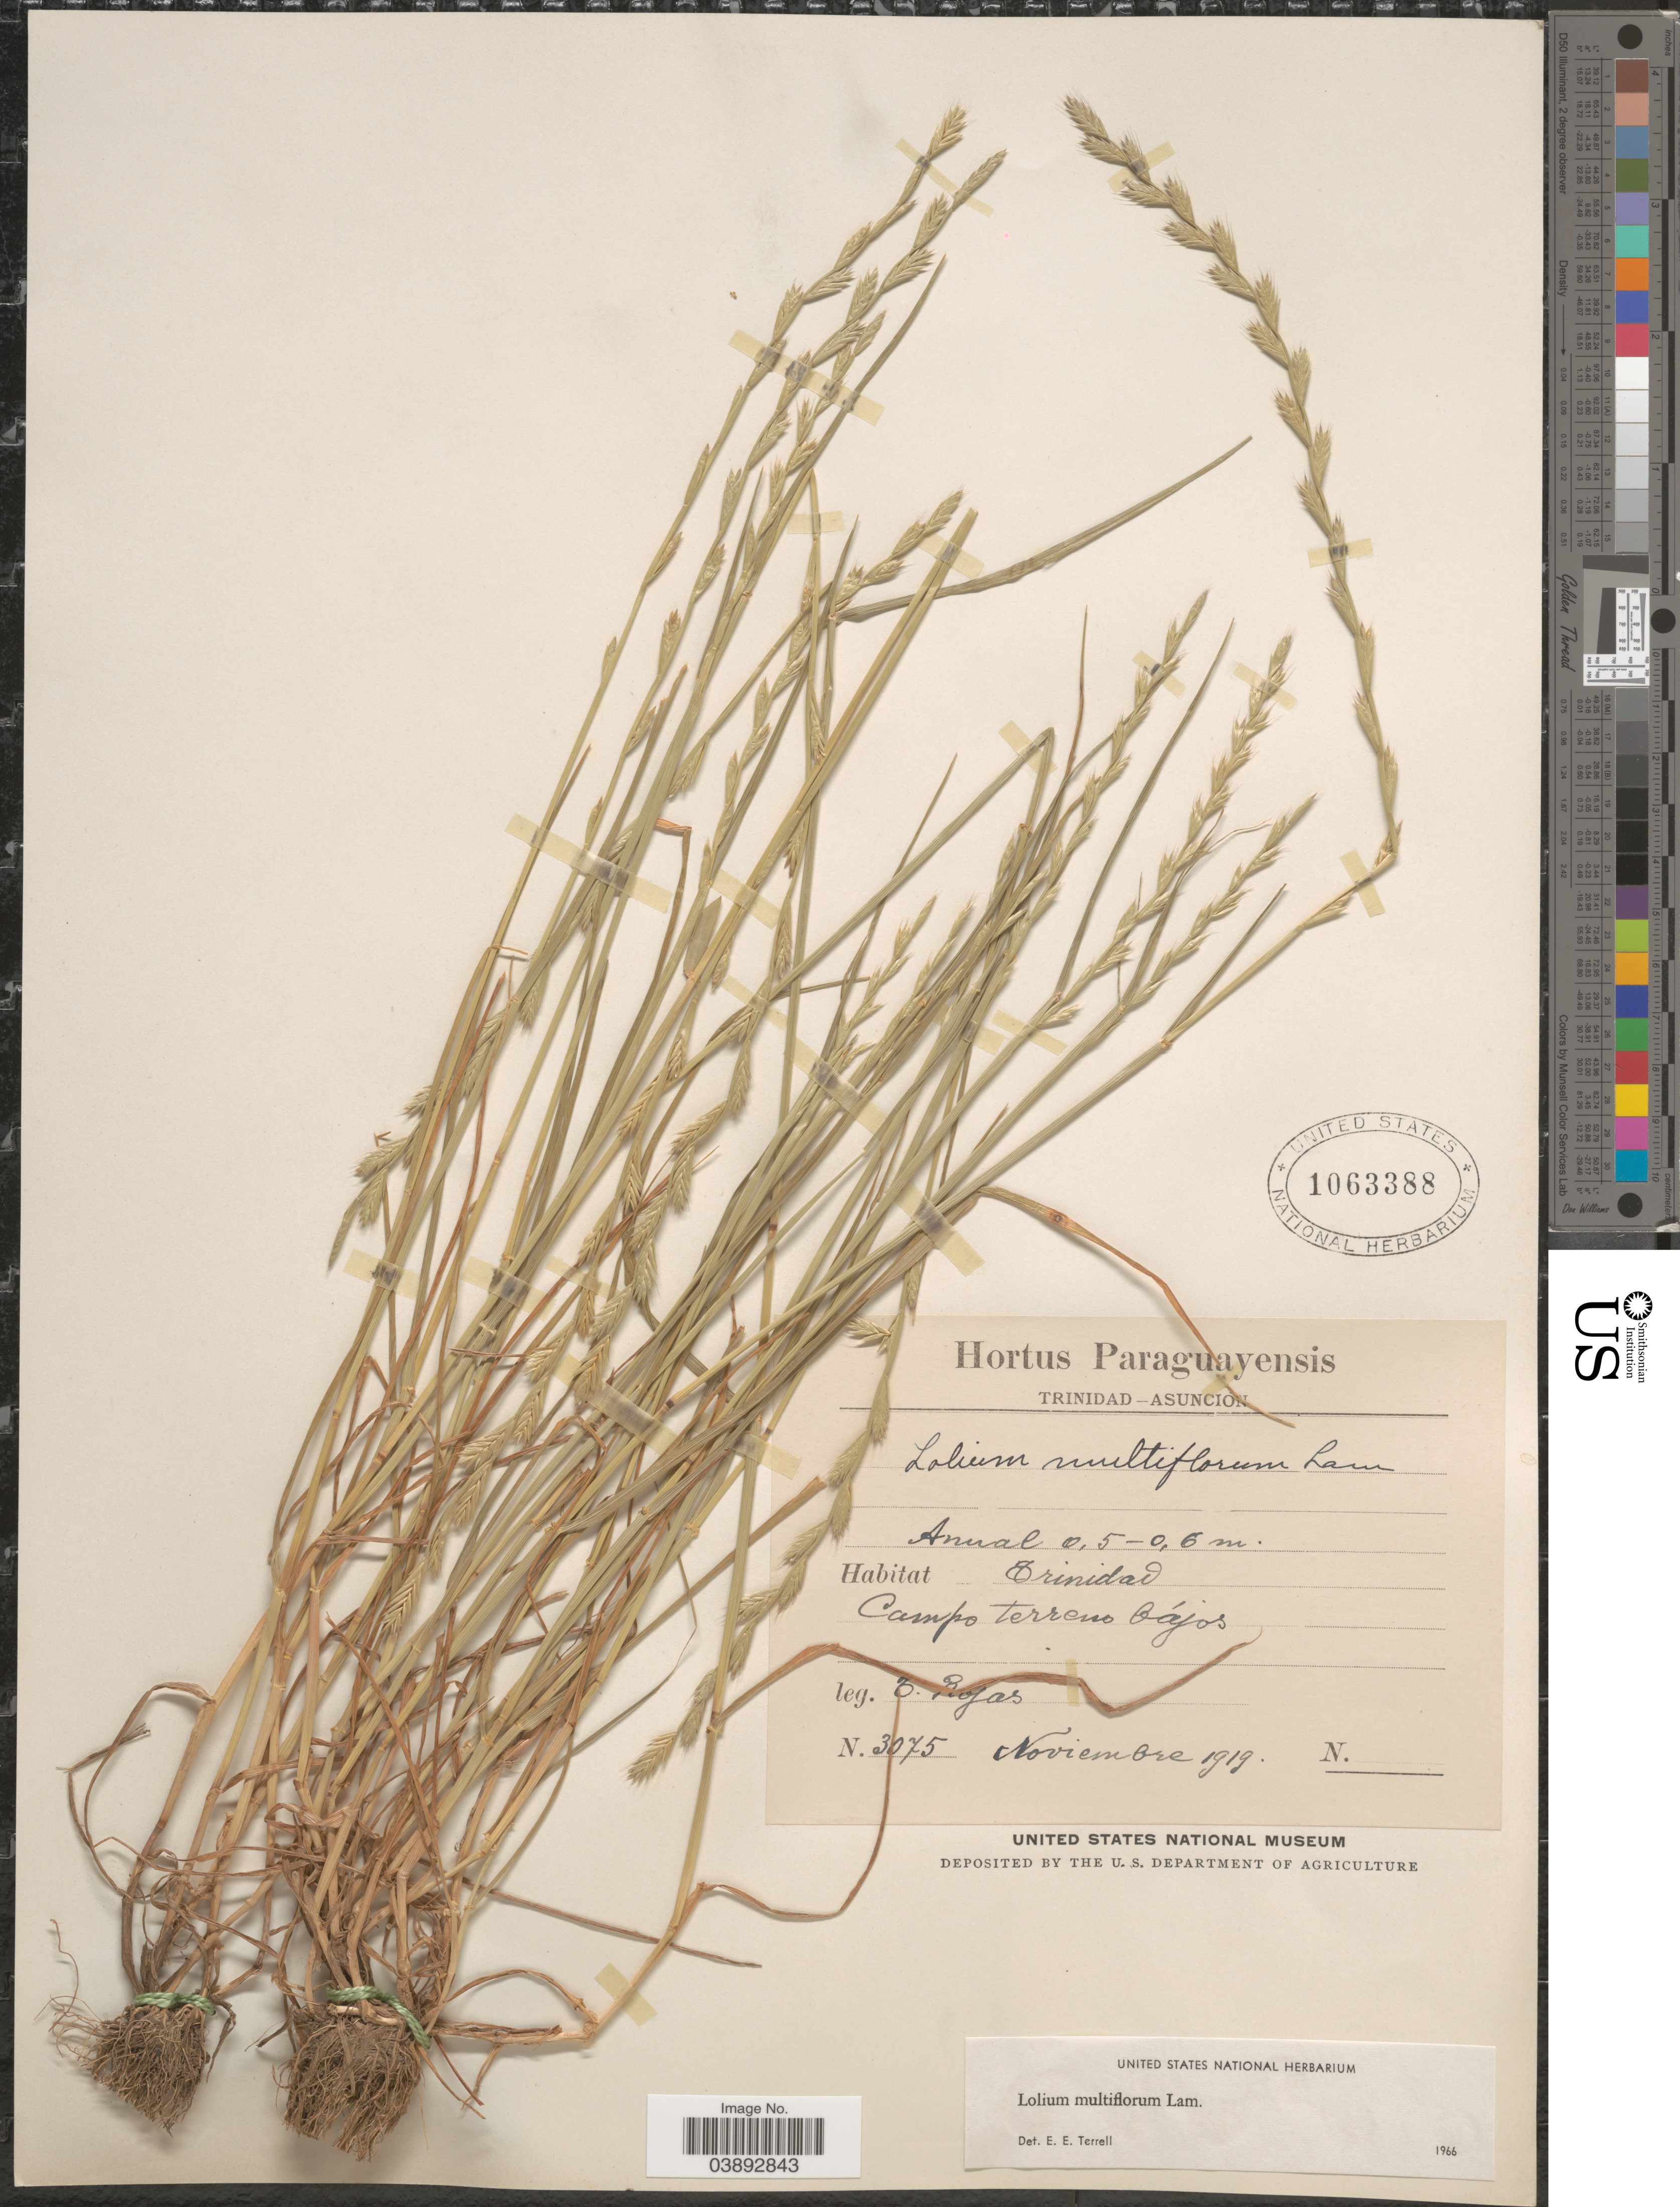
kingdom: Plantae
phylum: Tracheophyta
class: Liliopsida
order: Poales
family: Poaceae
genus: Lolium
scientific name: Lolium multiflorum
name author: Lam.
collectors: E. Rojas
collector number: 3075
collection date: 1919-11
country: Paraguay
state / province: Asuncion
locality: Trinidad. Campo terreno Cajós.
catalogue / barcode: US 1063388